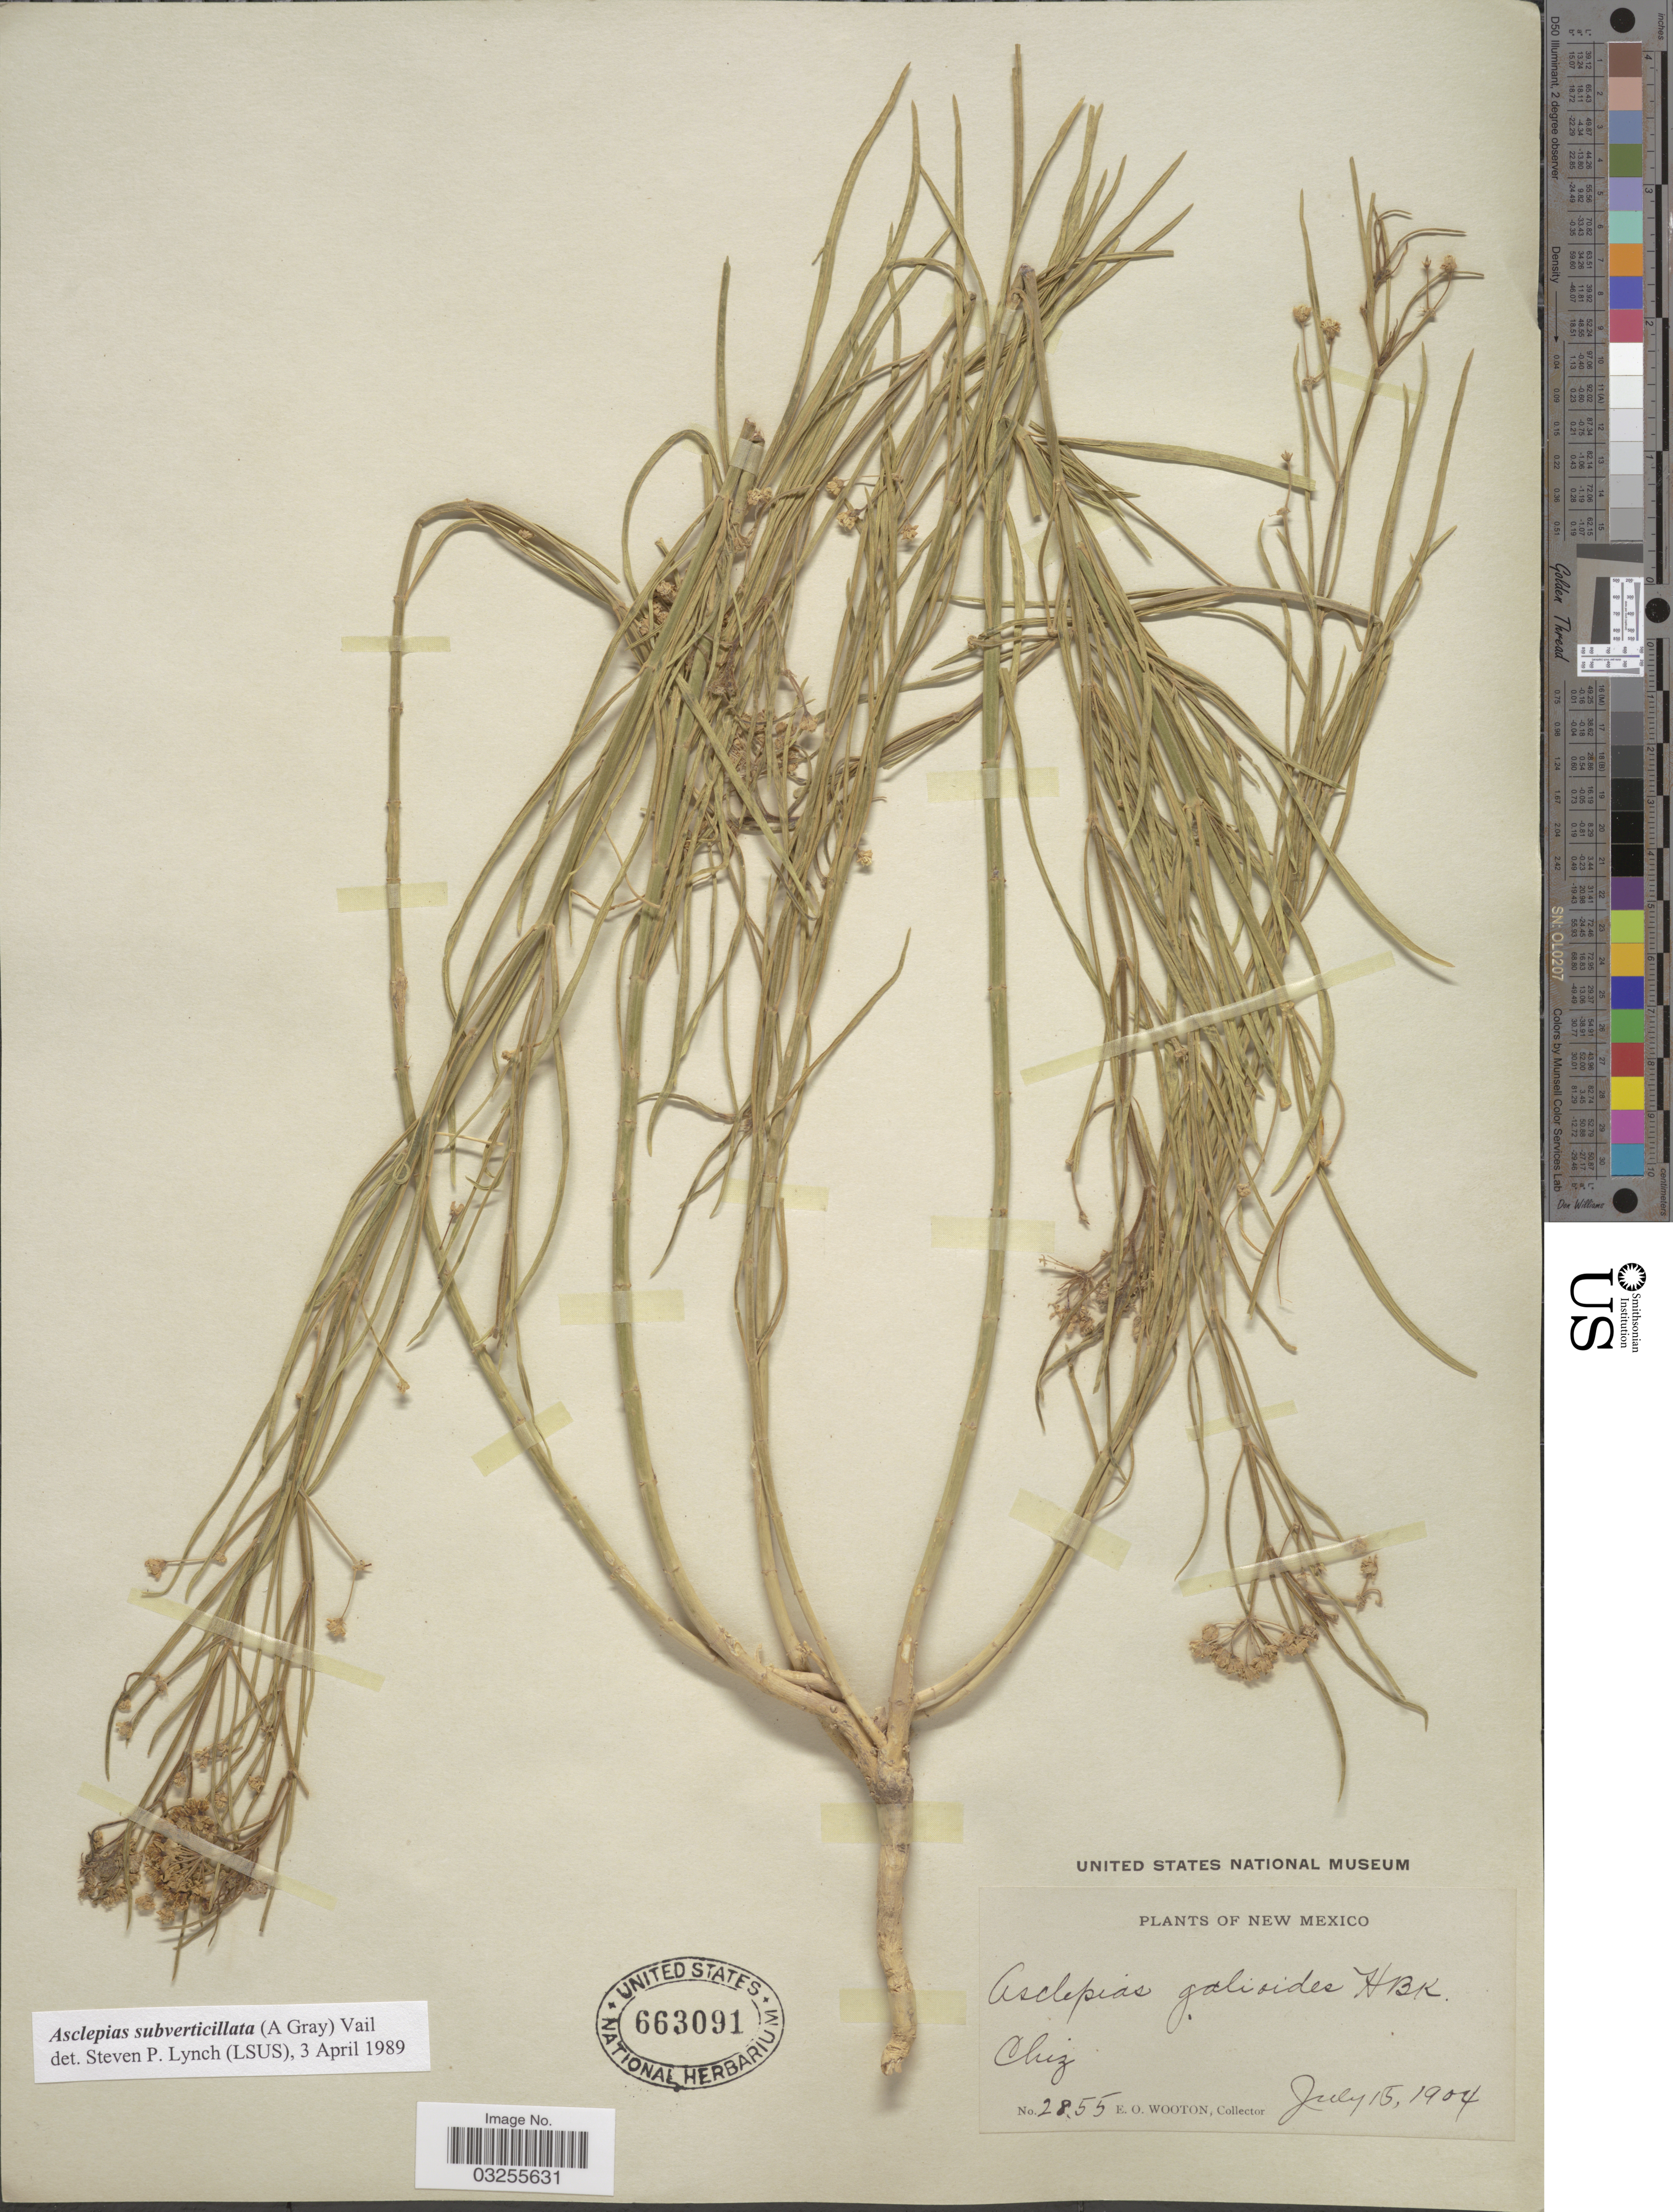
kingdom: Plantae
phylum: Tracheophyta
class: Magnoliopsida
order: Gentianales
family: Apocynaceae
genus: Asclepias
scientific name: Asclepias subverticillata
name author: (A. Gray) Vail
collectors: E. O. Wooton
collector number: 2855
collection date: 1904-07-15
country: United States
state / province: New Mexico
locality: Chiz.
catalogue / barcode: US 663091